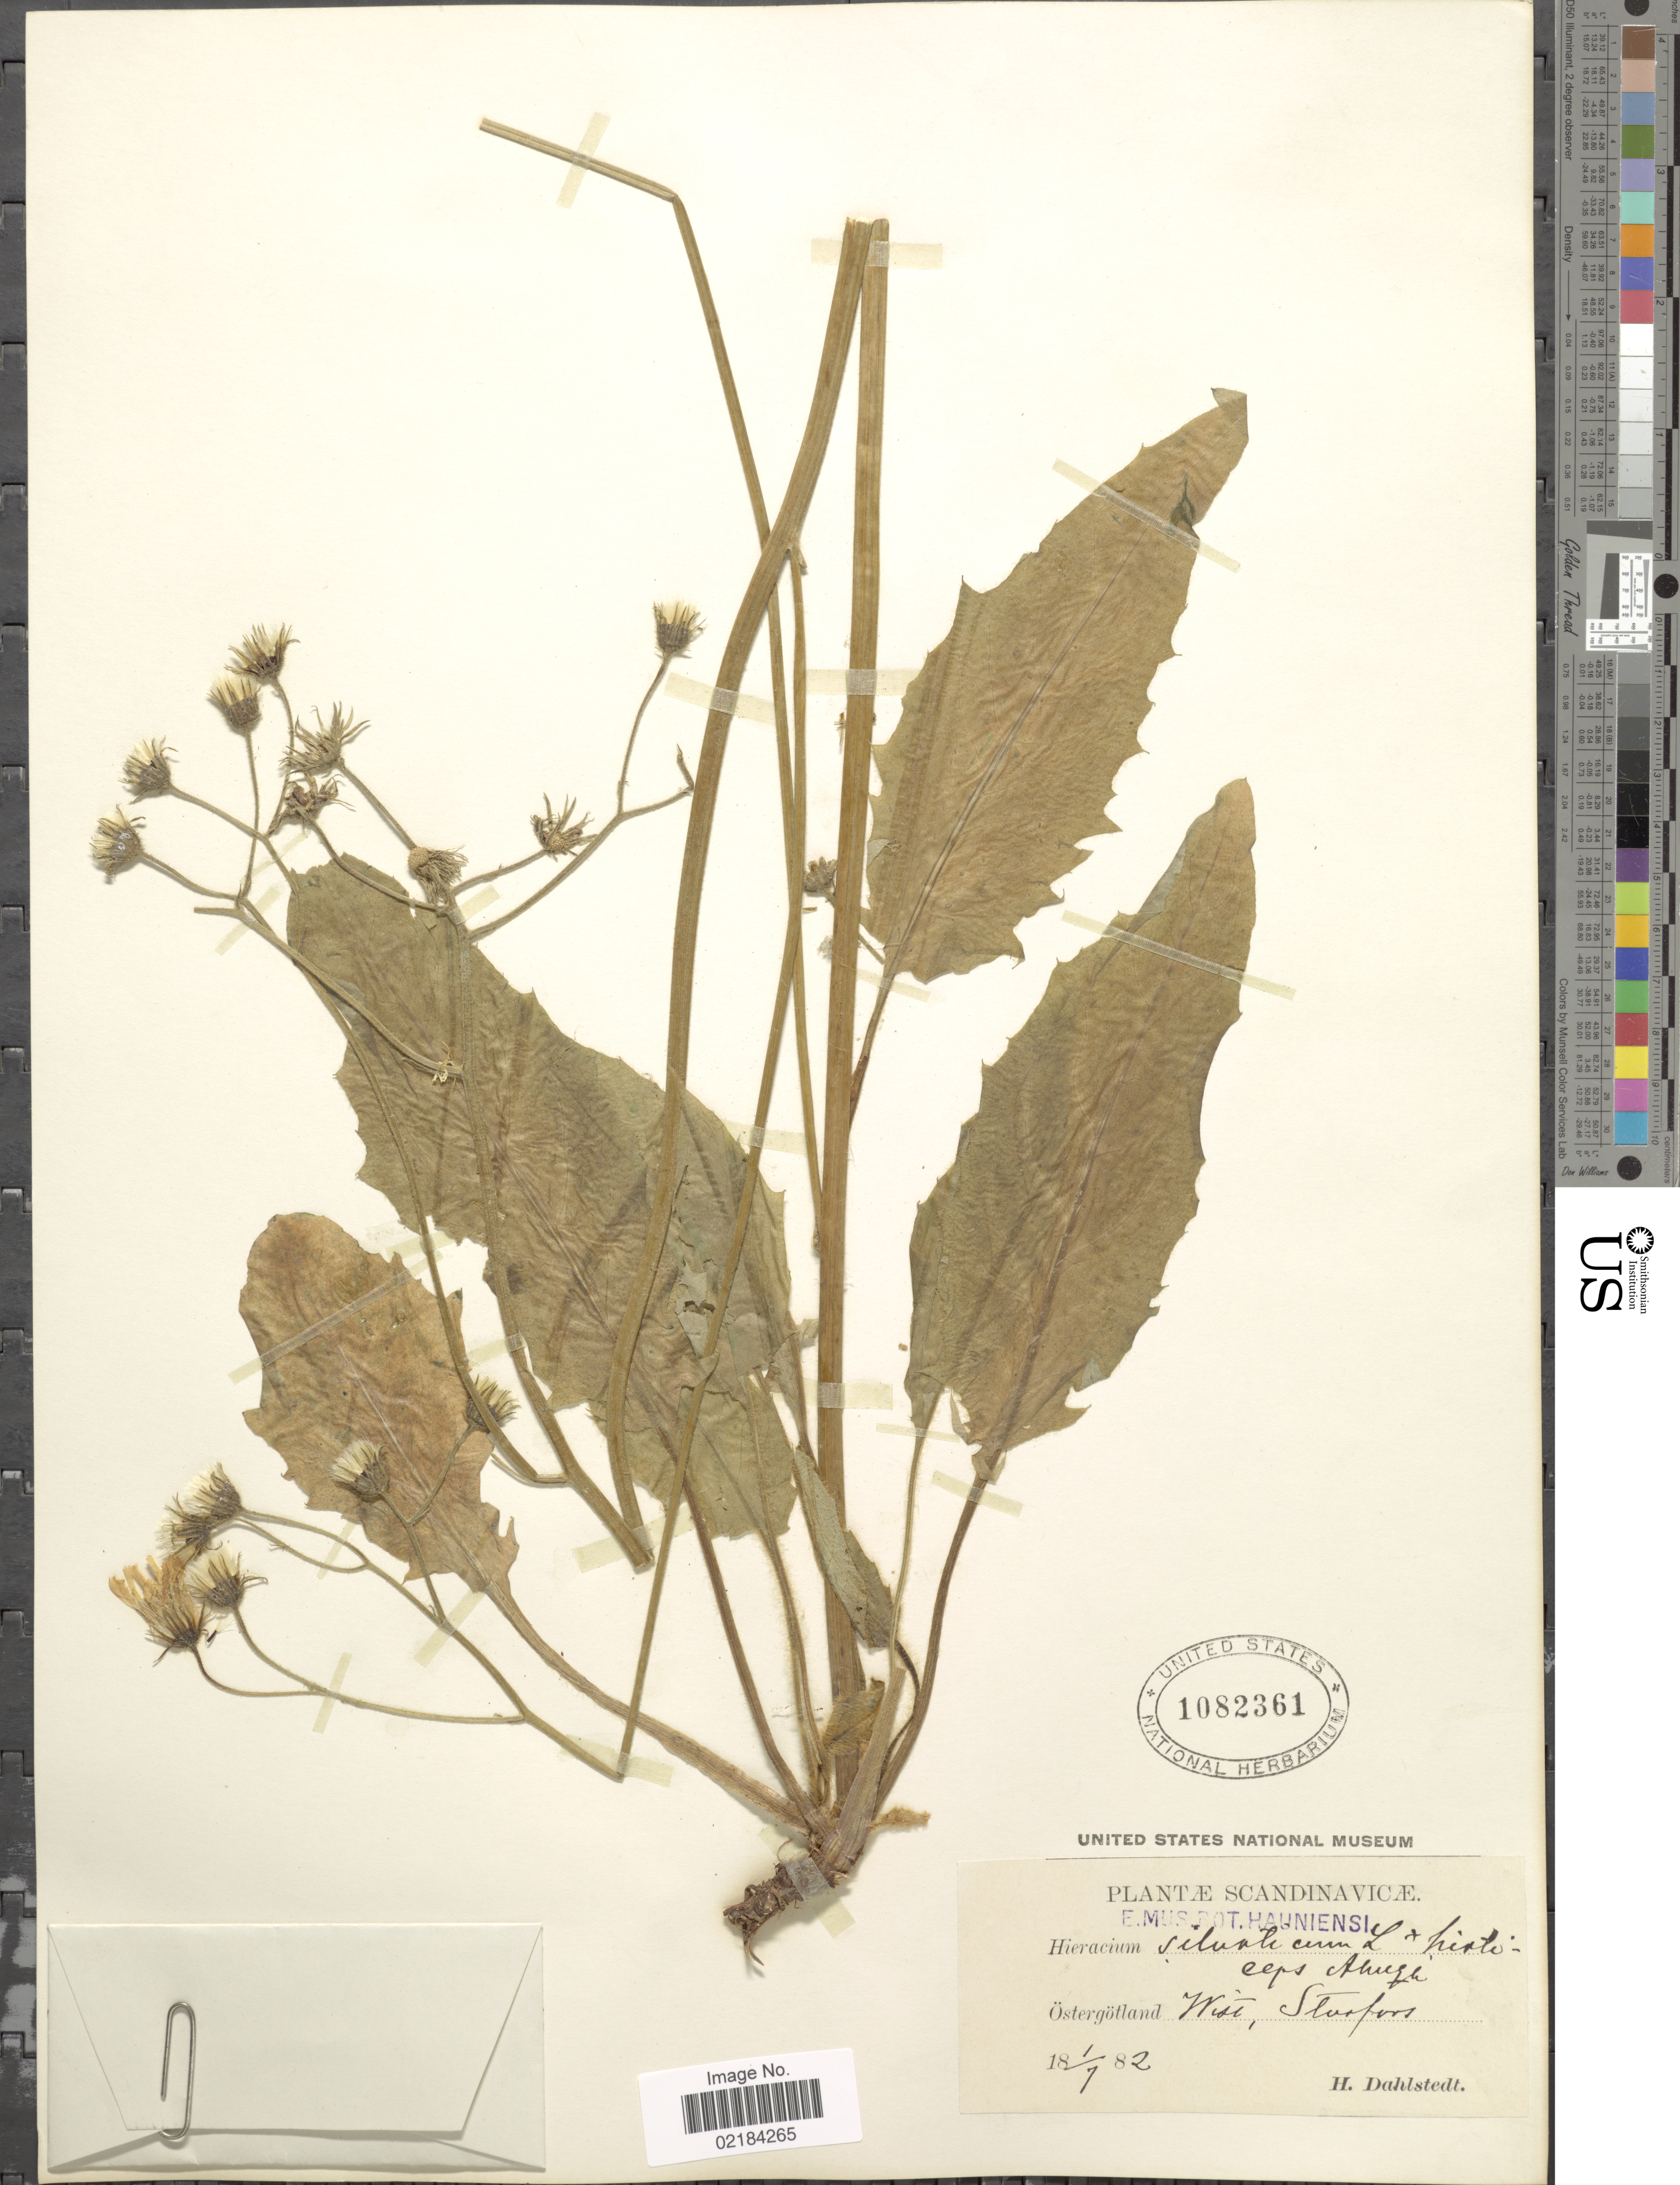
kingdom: Plantae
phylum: Tracheophyta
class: Magnoliopsida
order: Asterales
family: Asteraceae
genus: Hieracium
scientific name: Hieracium sylvaticum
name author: (L.) Gouan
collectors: H. G. Dahlstedt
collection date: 1882-07-01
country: Sweden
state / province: Östergötland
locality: Storfors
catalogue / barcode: US 1082361